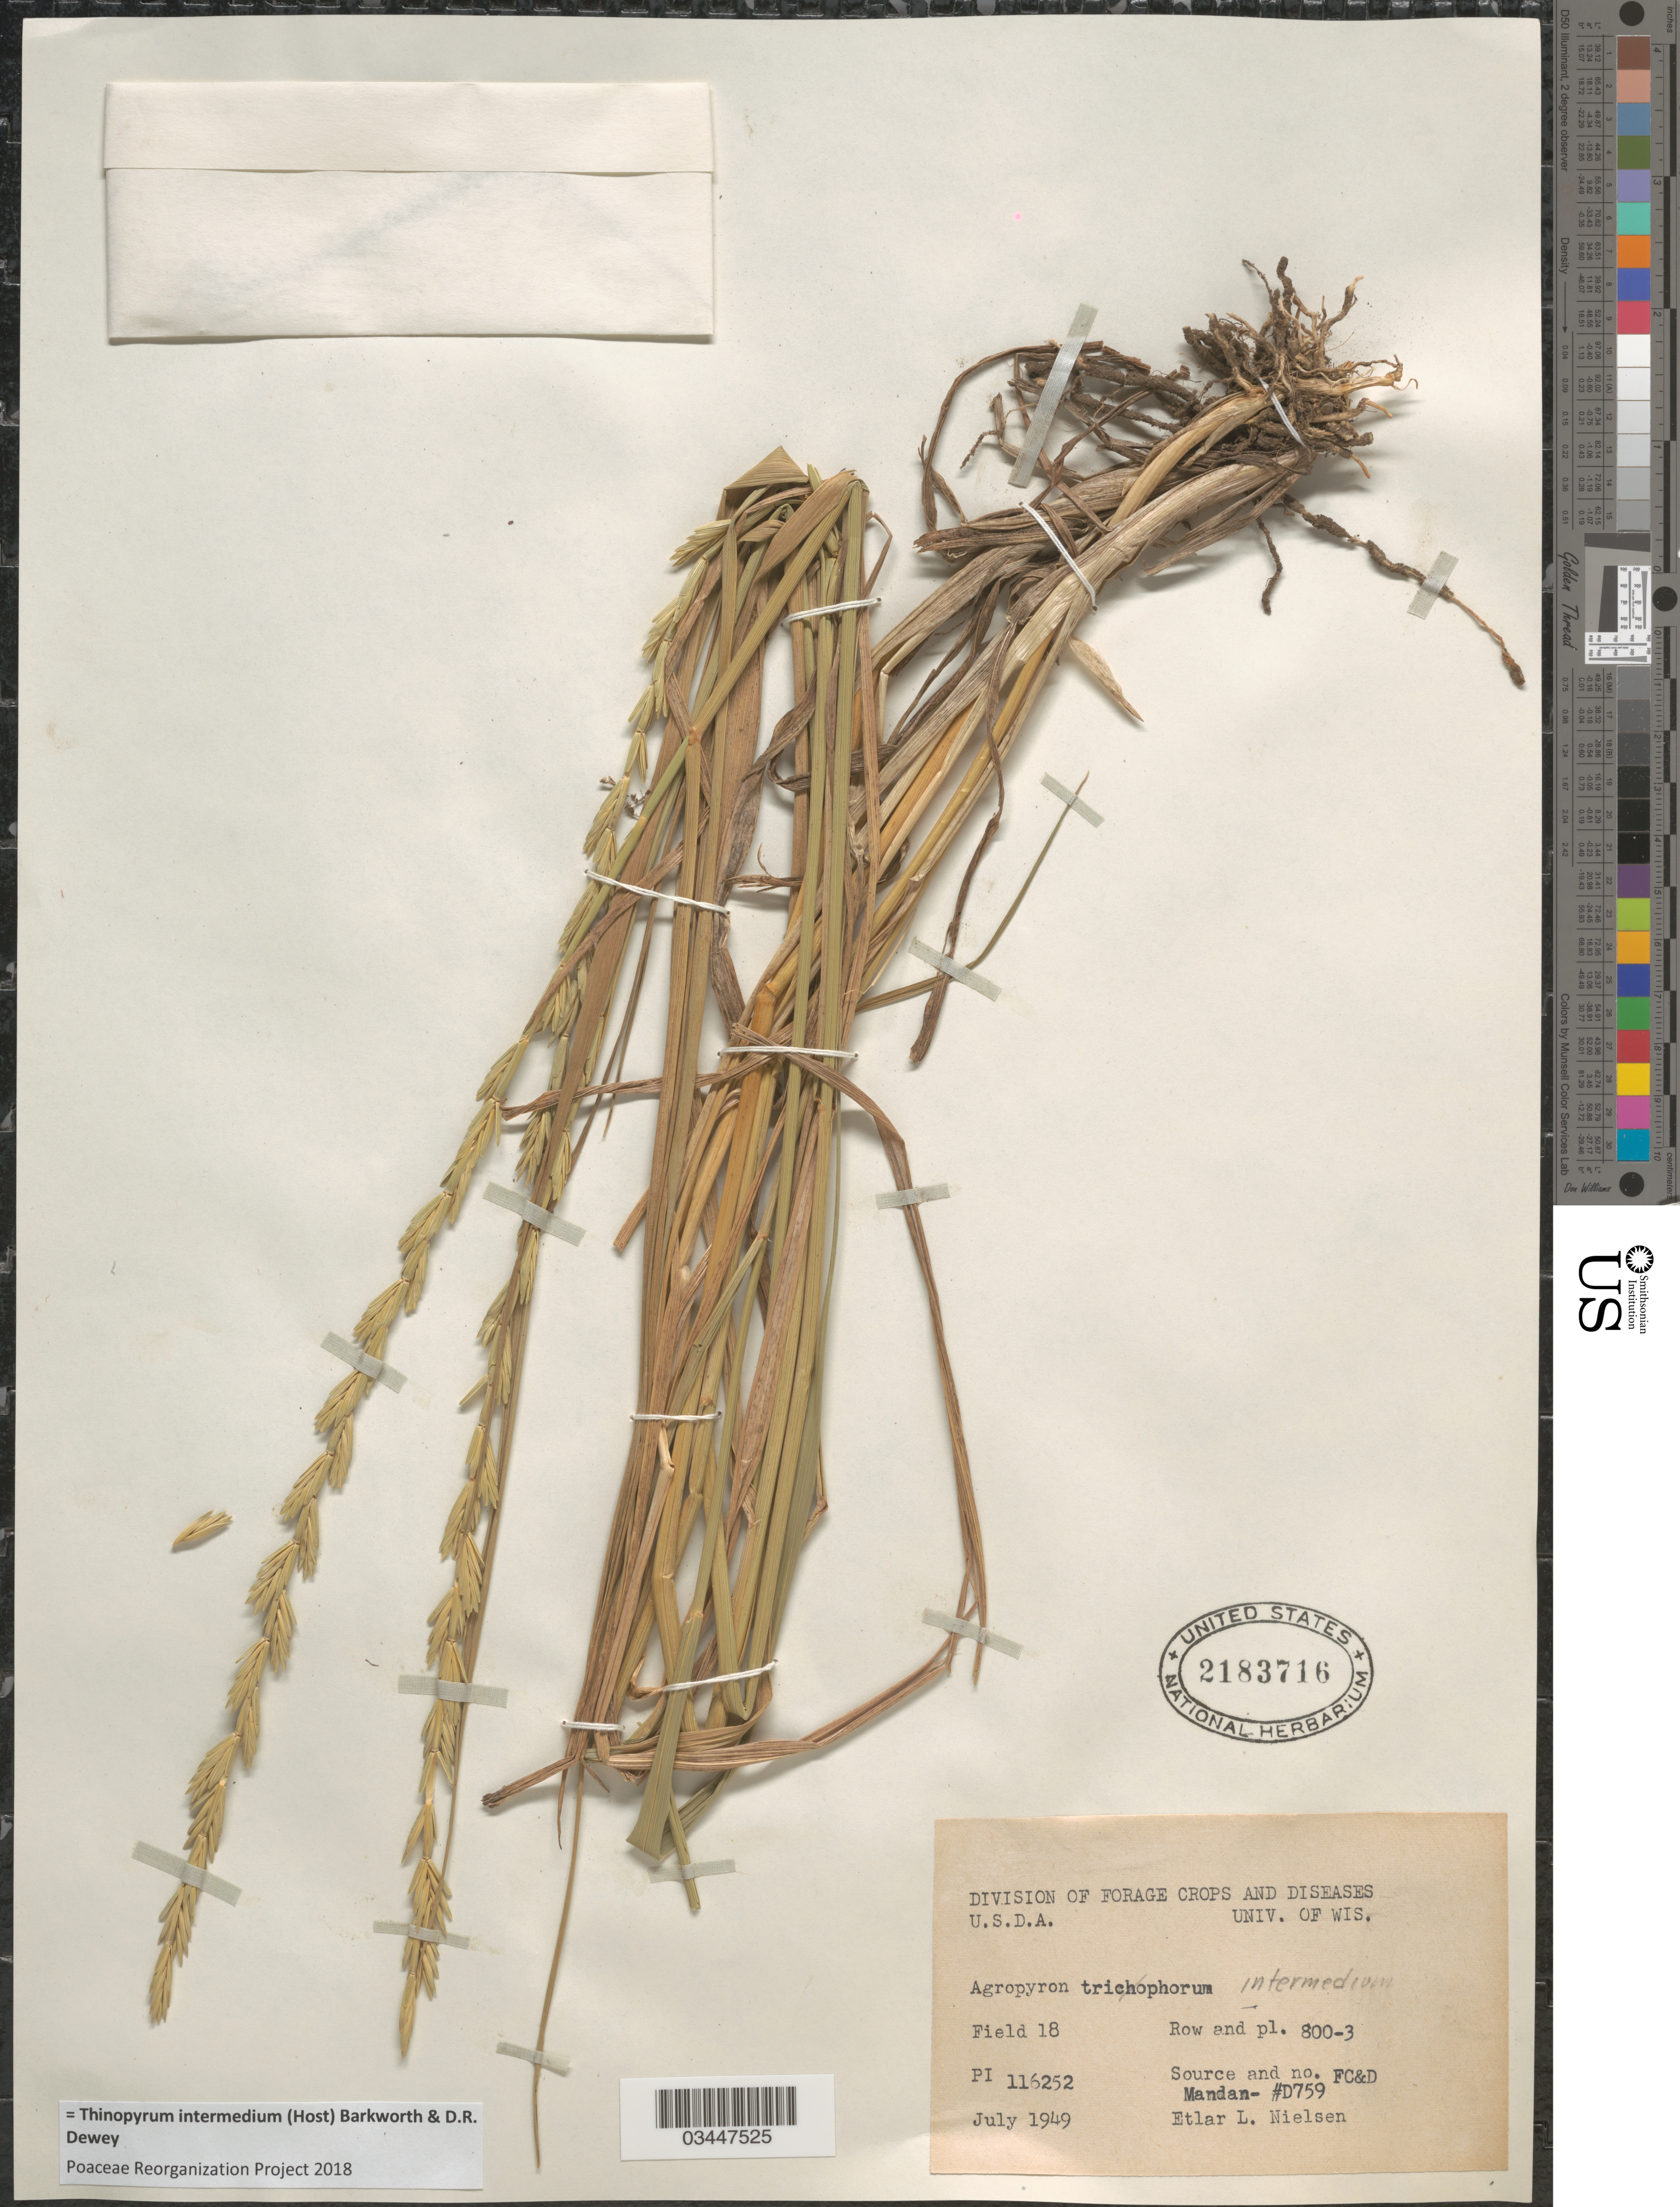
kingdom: Plantae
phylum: Tracheophyta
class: Liliopsida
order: Poales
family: Poaceae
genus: Thinopyrum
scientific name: Thinopyrum intermedium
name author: (Host) Barkworth & Dewey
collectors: E. L. Nielsen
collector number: PI116252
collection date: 1949-07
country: United States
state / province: Washington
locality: Field 18. Row and pl. 800-3.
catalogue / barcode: US 2183716